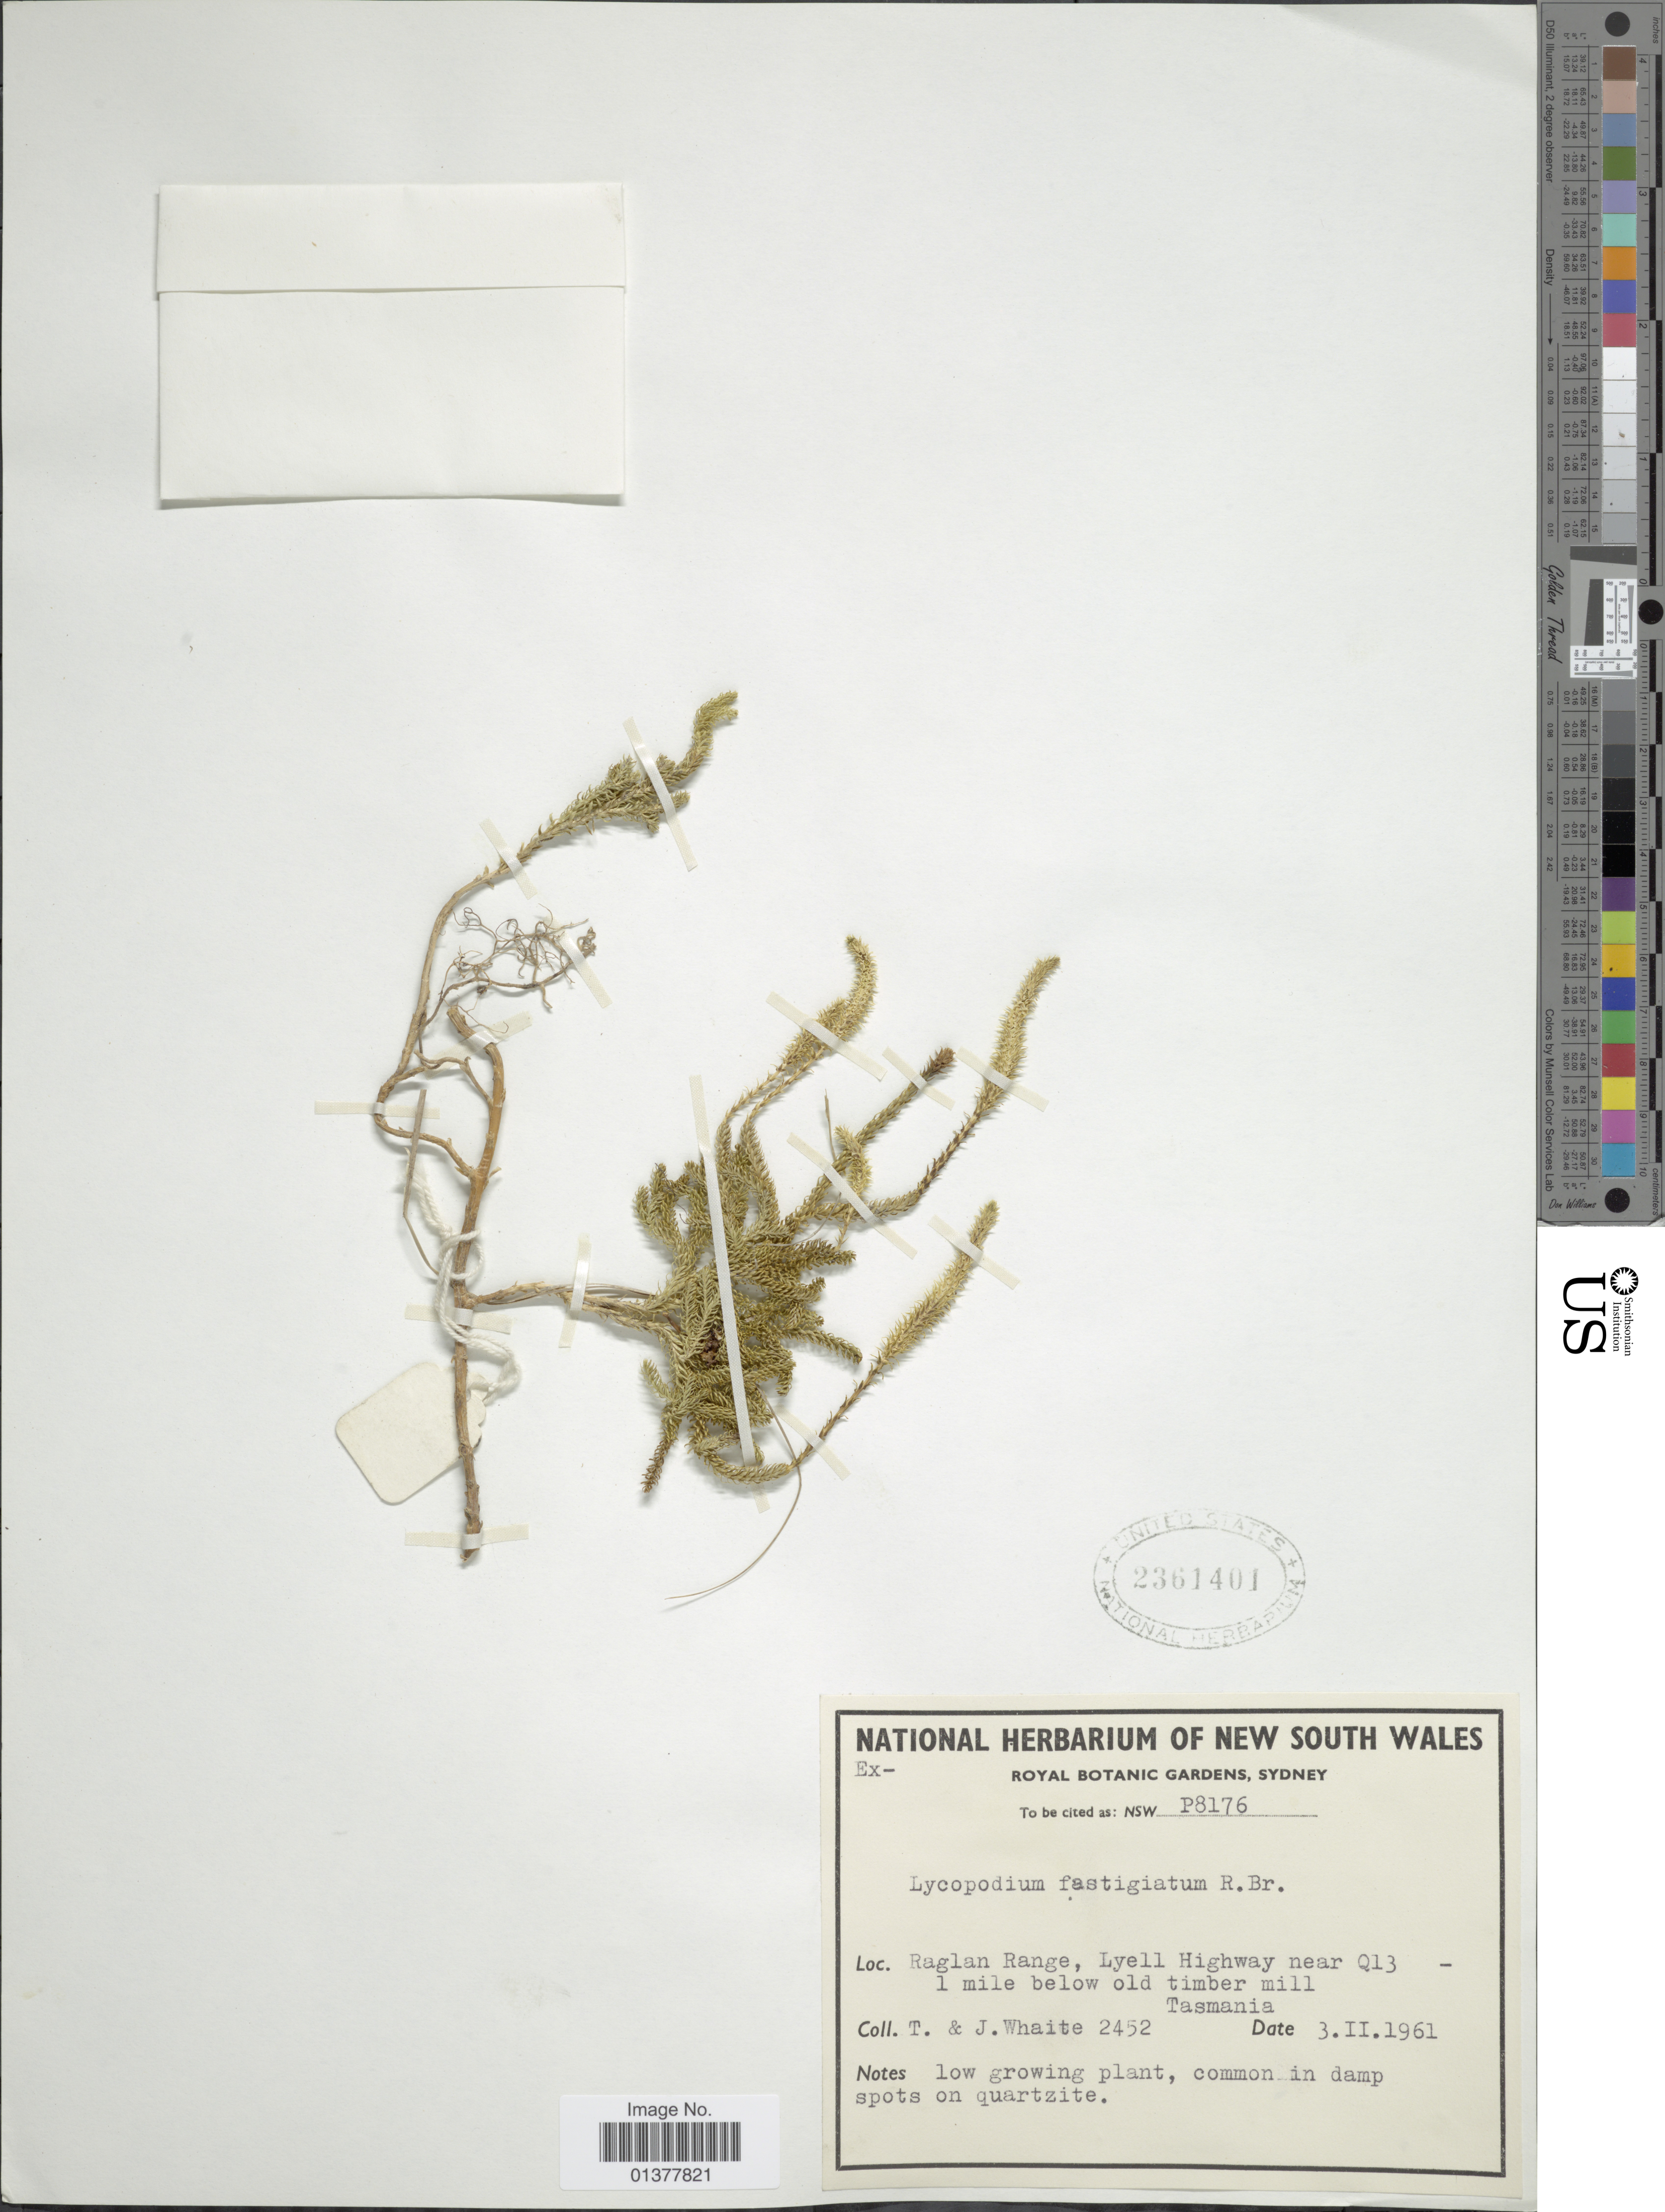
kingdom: Plantae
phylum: Tracheophyta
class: Lycopodiopsida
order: Lycopodiales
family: Lycopodiaceae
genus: Austrolycopodium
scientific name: Austrolycopodium fastigiatum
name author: (R. Br.) Holub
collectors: T. Whaite & J. Whaite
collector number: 2452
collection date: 1961-02-03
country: Australia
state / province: Tasmania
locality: Raglan Range, Lyell Highway near Q13- 1 mile below old timber mill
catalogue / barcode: US 2361401